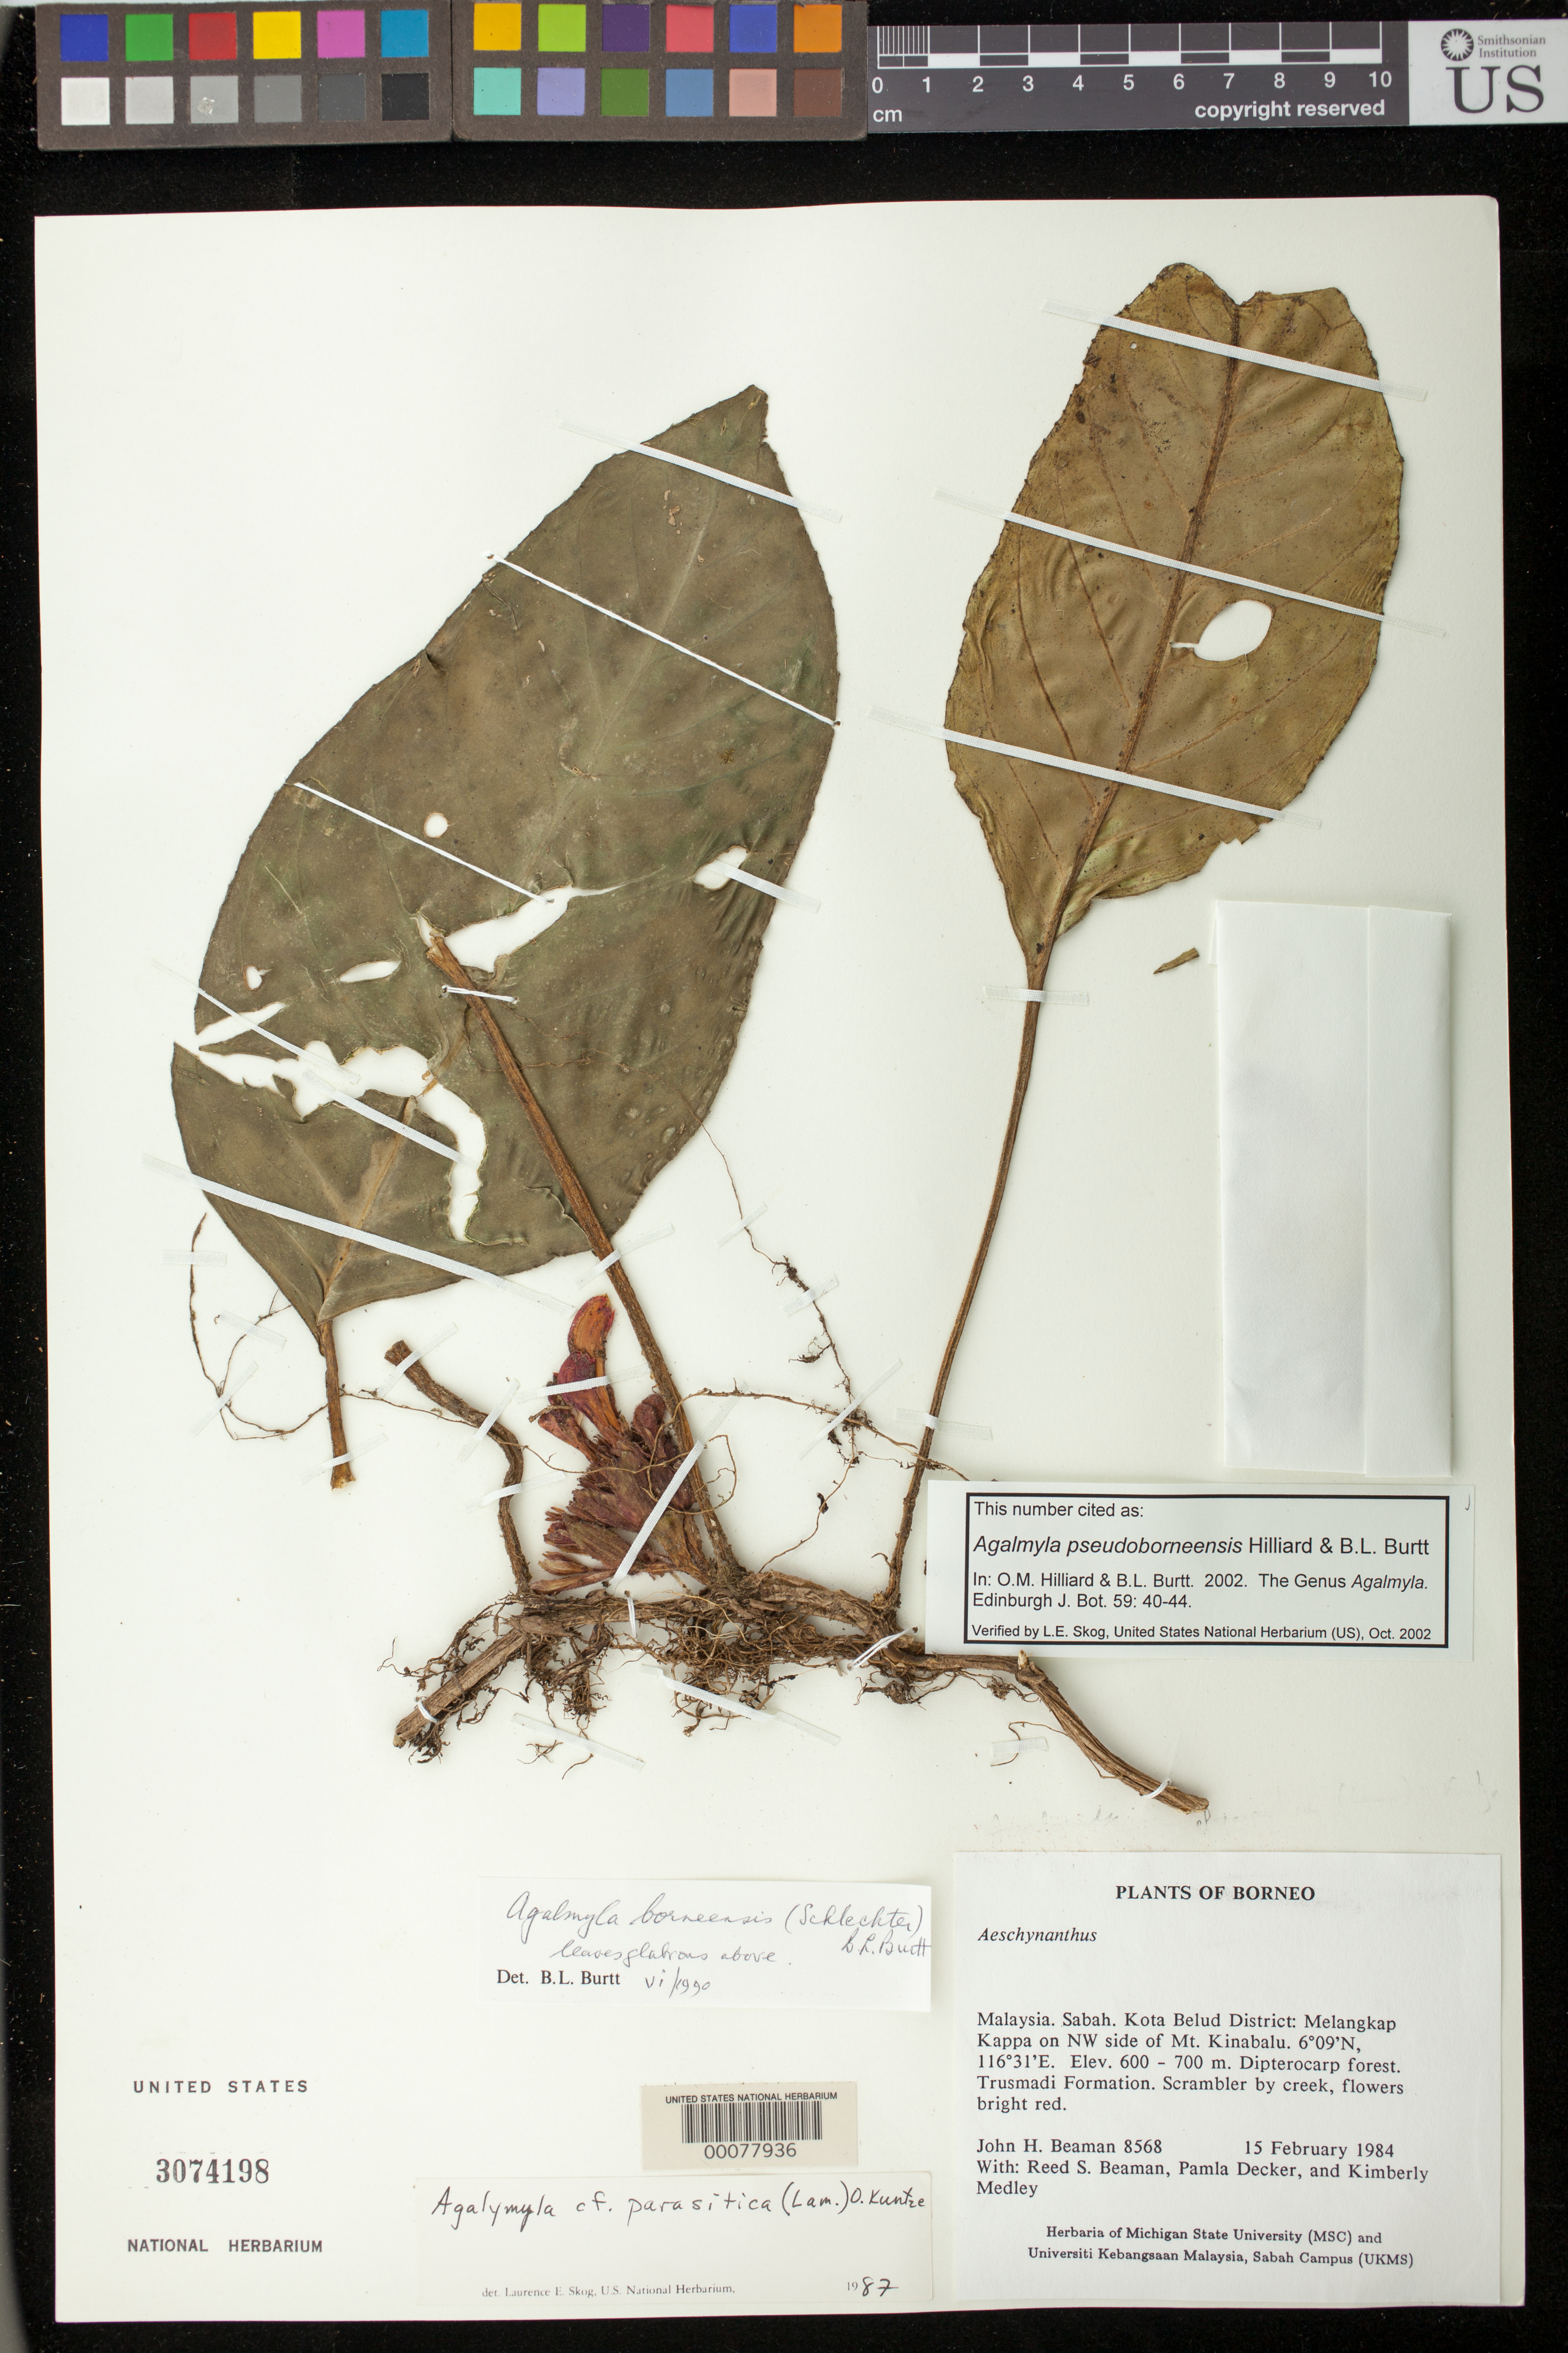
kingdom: Plantae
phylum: Tracheophyta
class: Magnoliopsida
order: Lamiales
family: Gesneriaceae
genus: Agalmyla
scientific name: Agalmyla pseudoborneensis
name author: Hilliard & B.L. Burtt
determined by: Hilliard, O. M.; Burtt, B. L.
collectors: J. H. Beaman, R. S. Beaman, P. Decker & K. Medley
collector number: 8568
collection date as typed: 15 Feb 1984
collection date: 1984-02-15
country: Malaysia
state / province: Sabah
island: Borneo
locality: Kota Belud District: Melangkap Kappa on NW side of Mt. Kinabalu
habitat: Dipterocarp forest, Trusmadi Formation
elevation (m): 600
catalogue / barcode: US 3074198